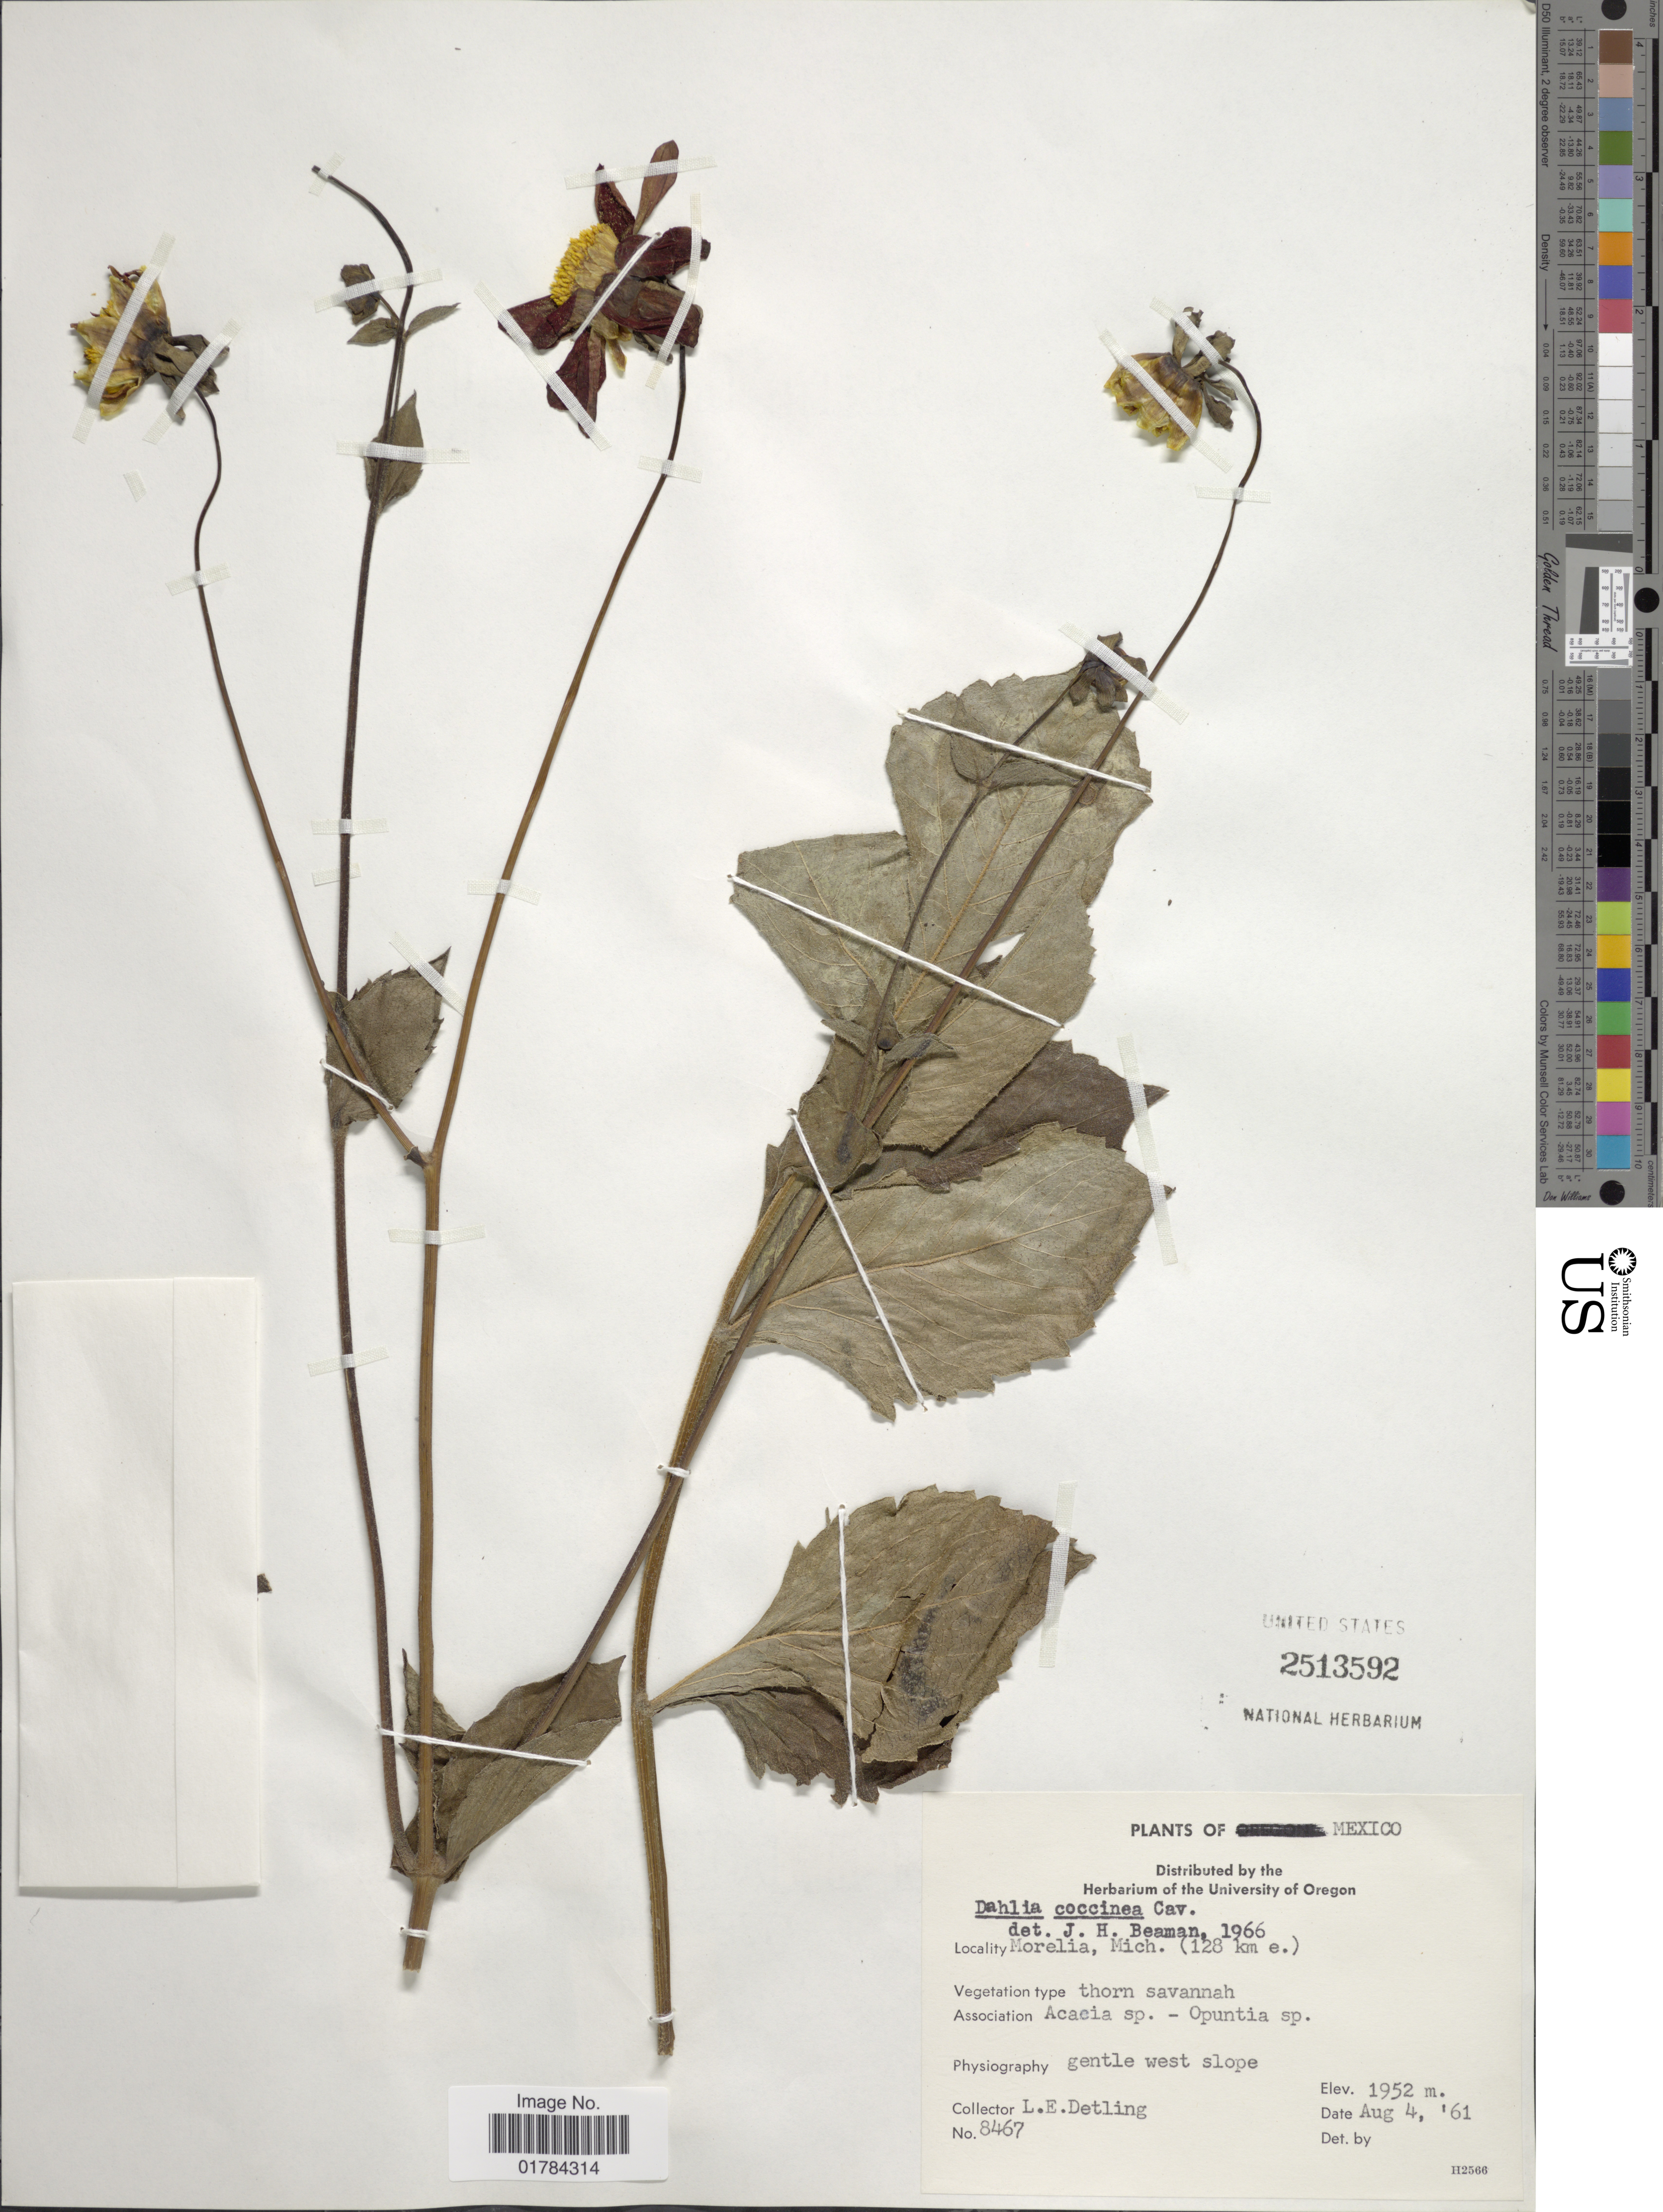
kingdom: Plantae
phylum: Tracheophyta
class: Magnoliopsida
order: Asterales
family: Asteraceae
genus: Dahlia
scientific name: Dahlia coccinea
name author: Cav.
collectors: L. E. Detling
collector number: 8467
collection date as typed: Transcribed d/m/y: 4/8/61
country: Mexico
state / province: Michoacán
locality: Morelia, Mich. (128 km e.)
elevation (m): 1952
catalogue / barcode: US 2513592